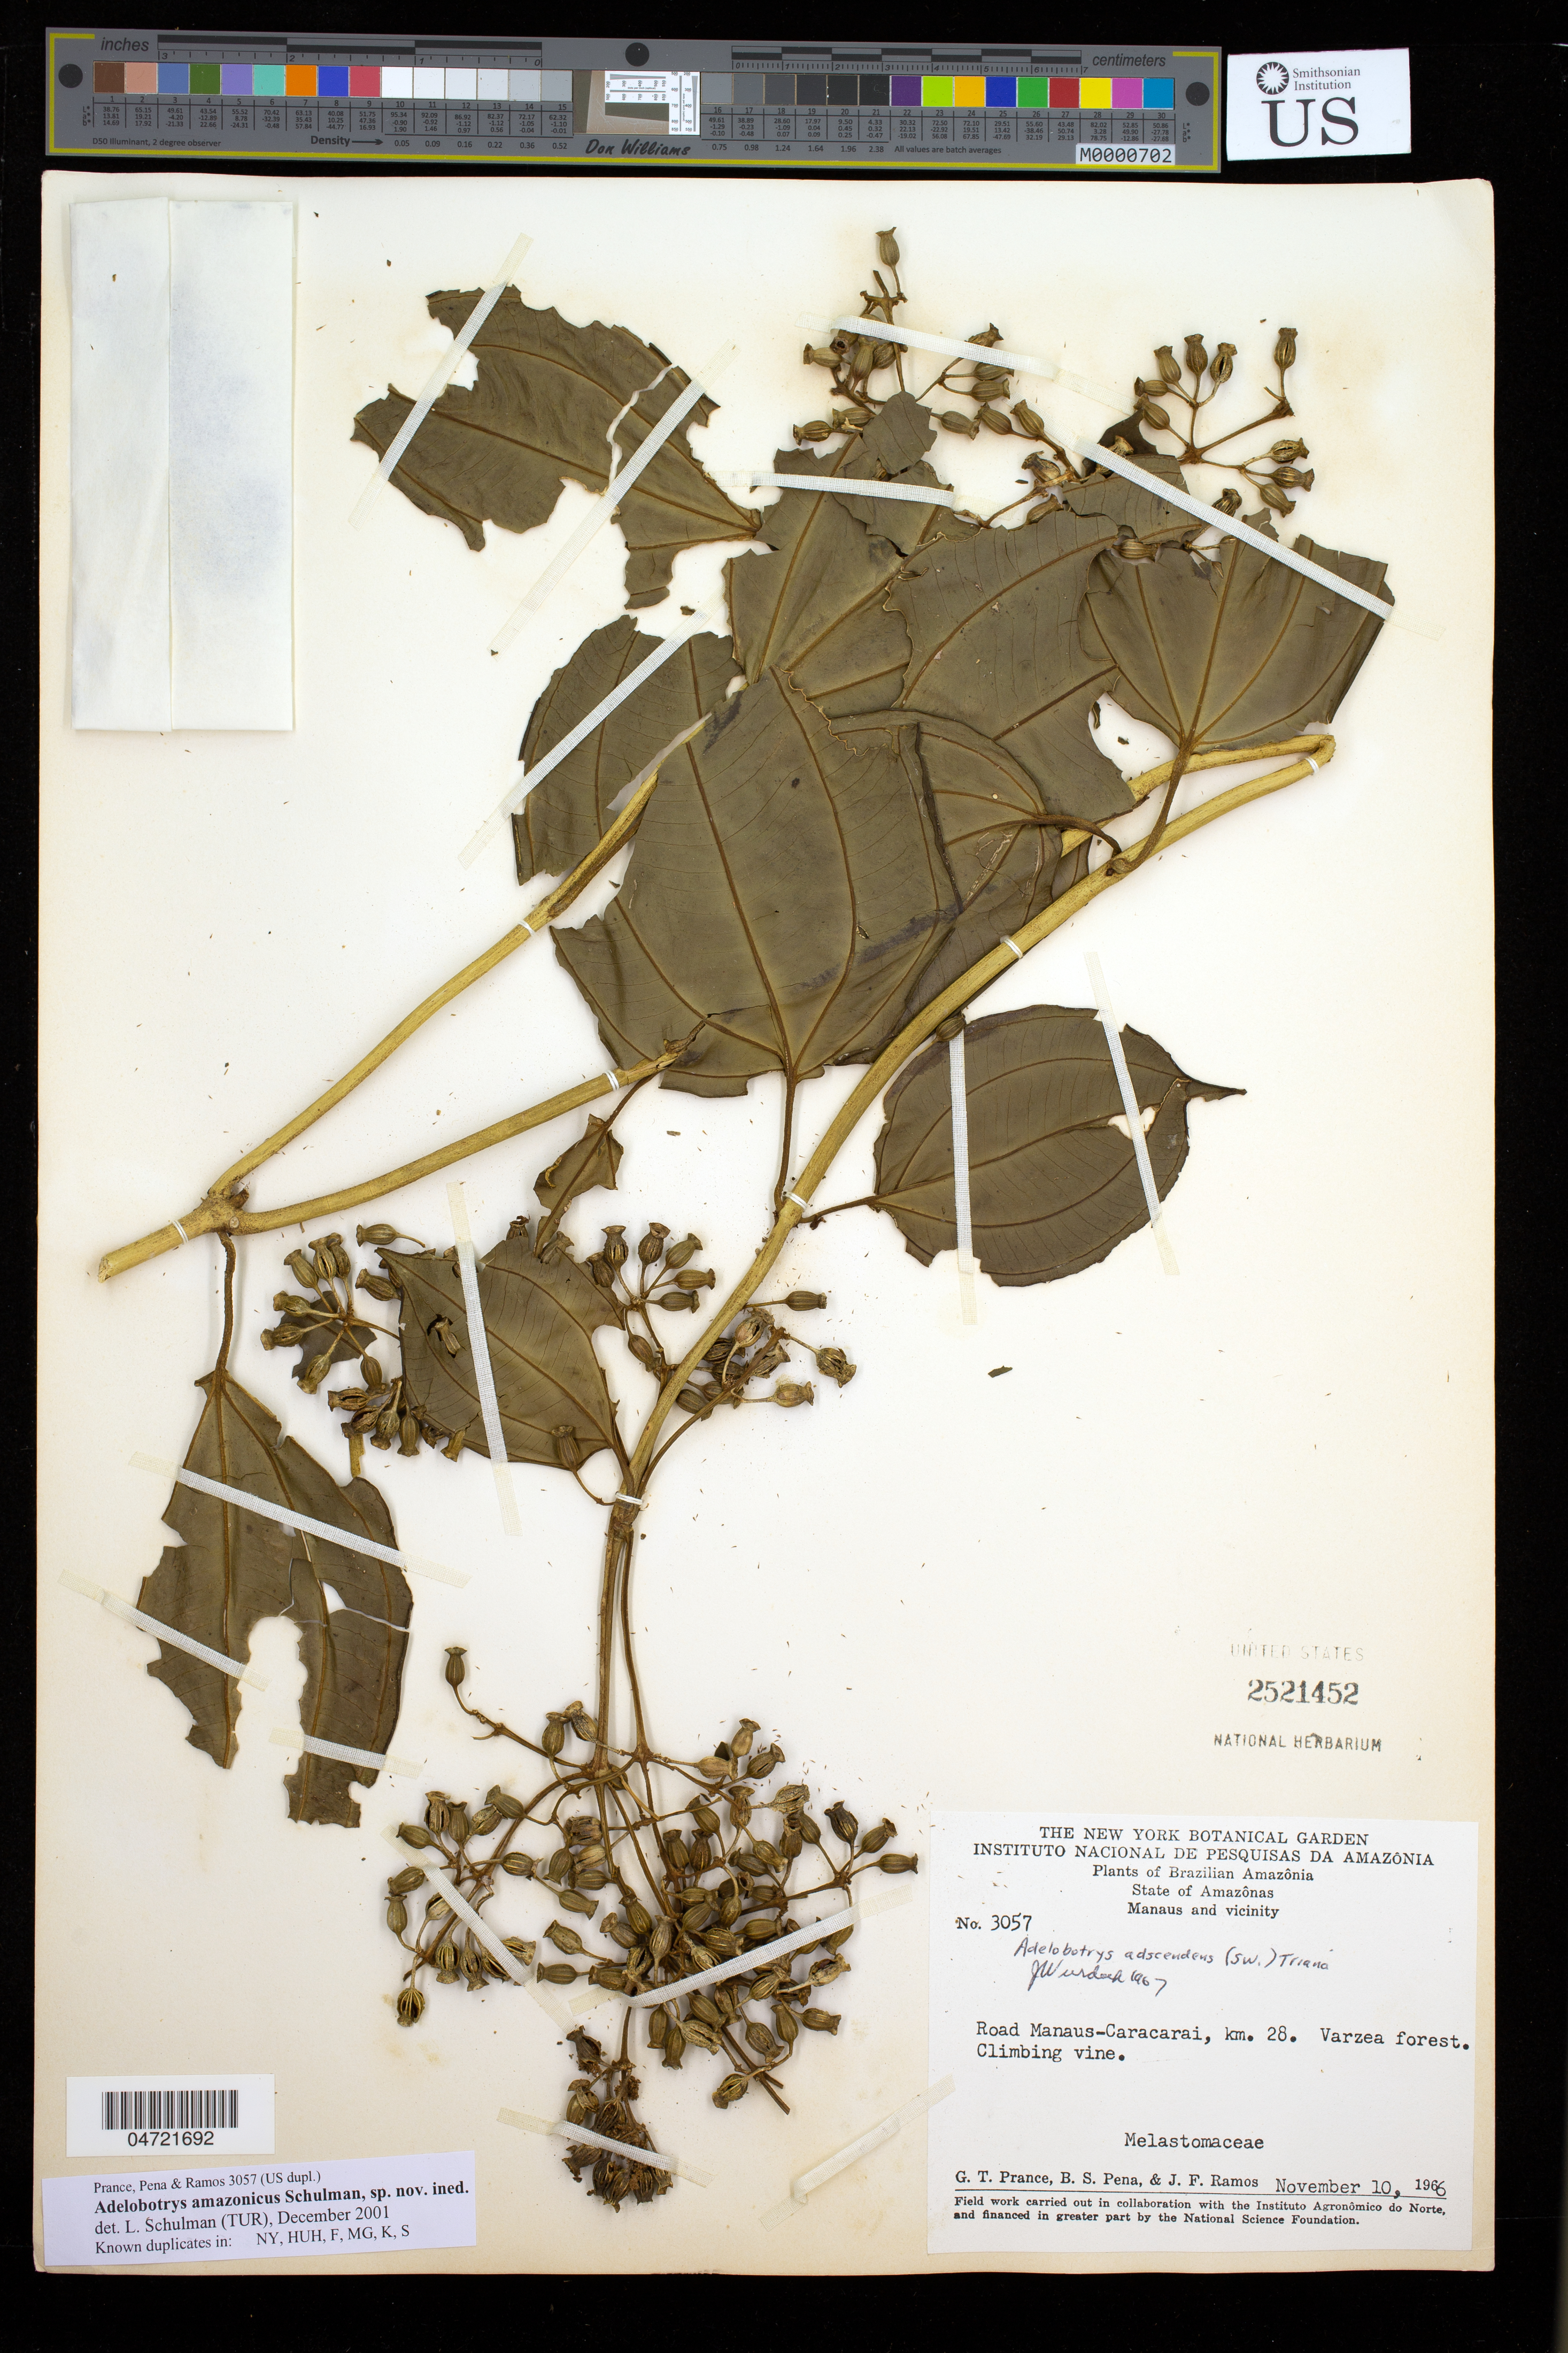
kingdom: Plantae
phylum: Tracheophyta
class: Magnoliopsida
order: Myrtales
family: Melastomataceae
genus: Adelobotrys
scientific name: Adelobotrys sp. nov.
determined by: Schulman, Leif, (TUR), University of Turku (FINLAND)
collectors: G. T. Prance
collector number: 3057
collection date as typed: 10 Nov 1966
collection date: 1966-11-10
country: Brazil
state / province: Amazonas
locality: Manaus-Caracarai Road, km. 28.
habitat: Varzea forest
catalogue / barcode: US 2521452